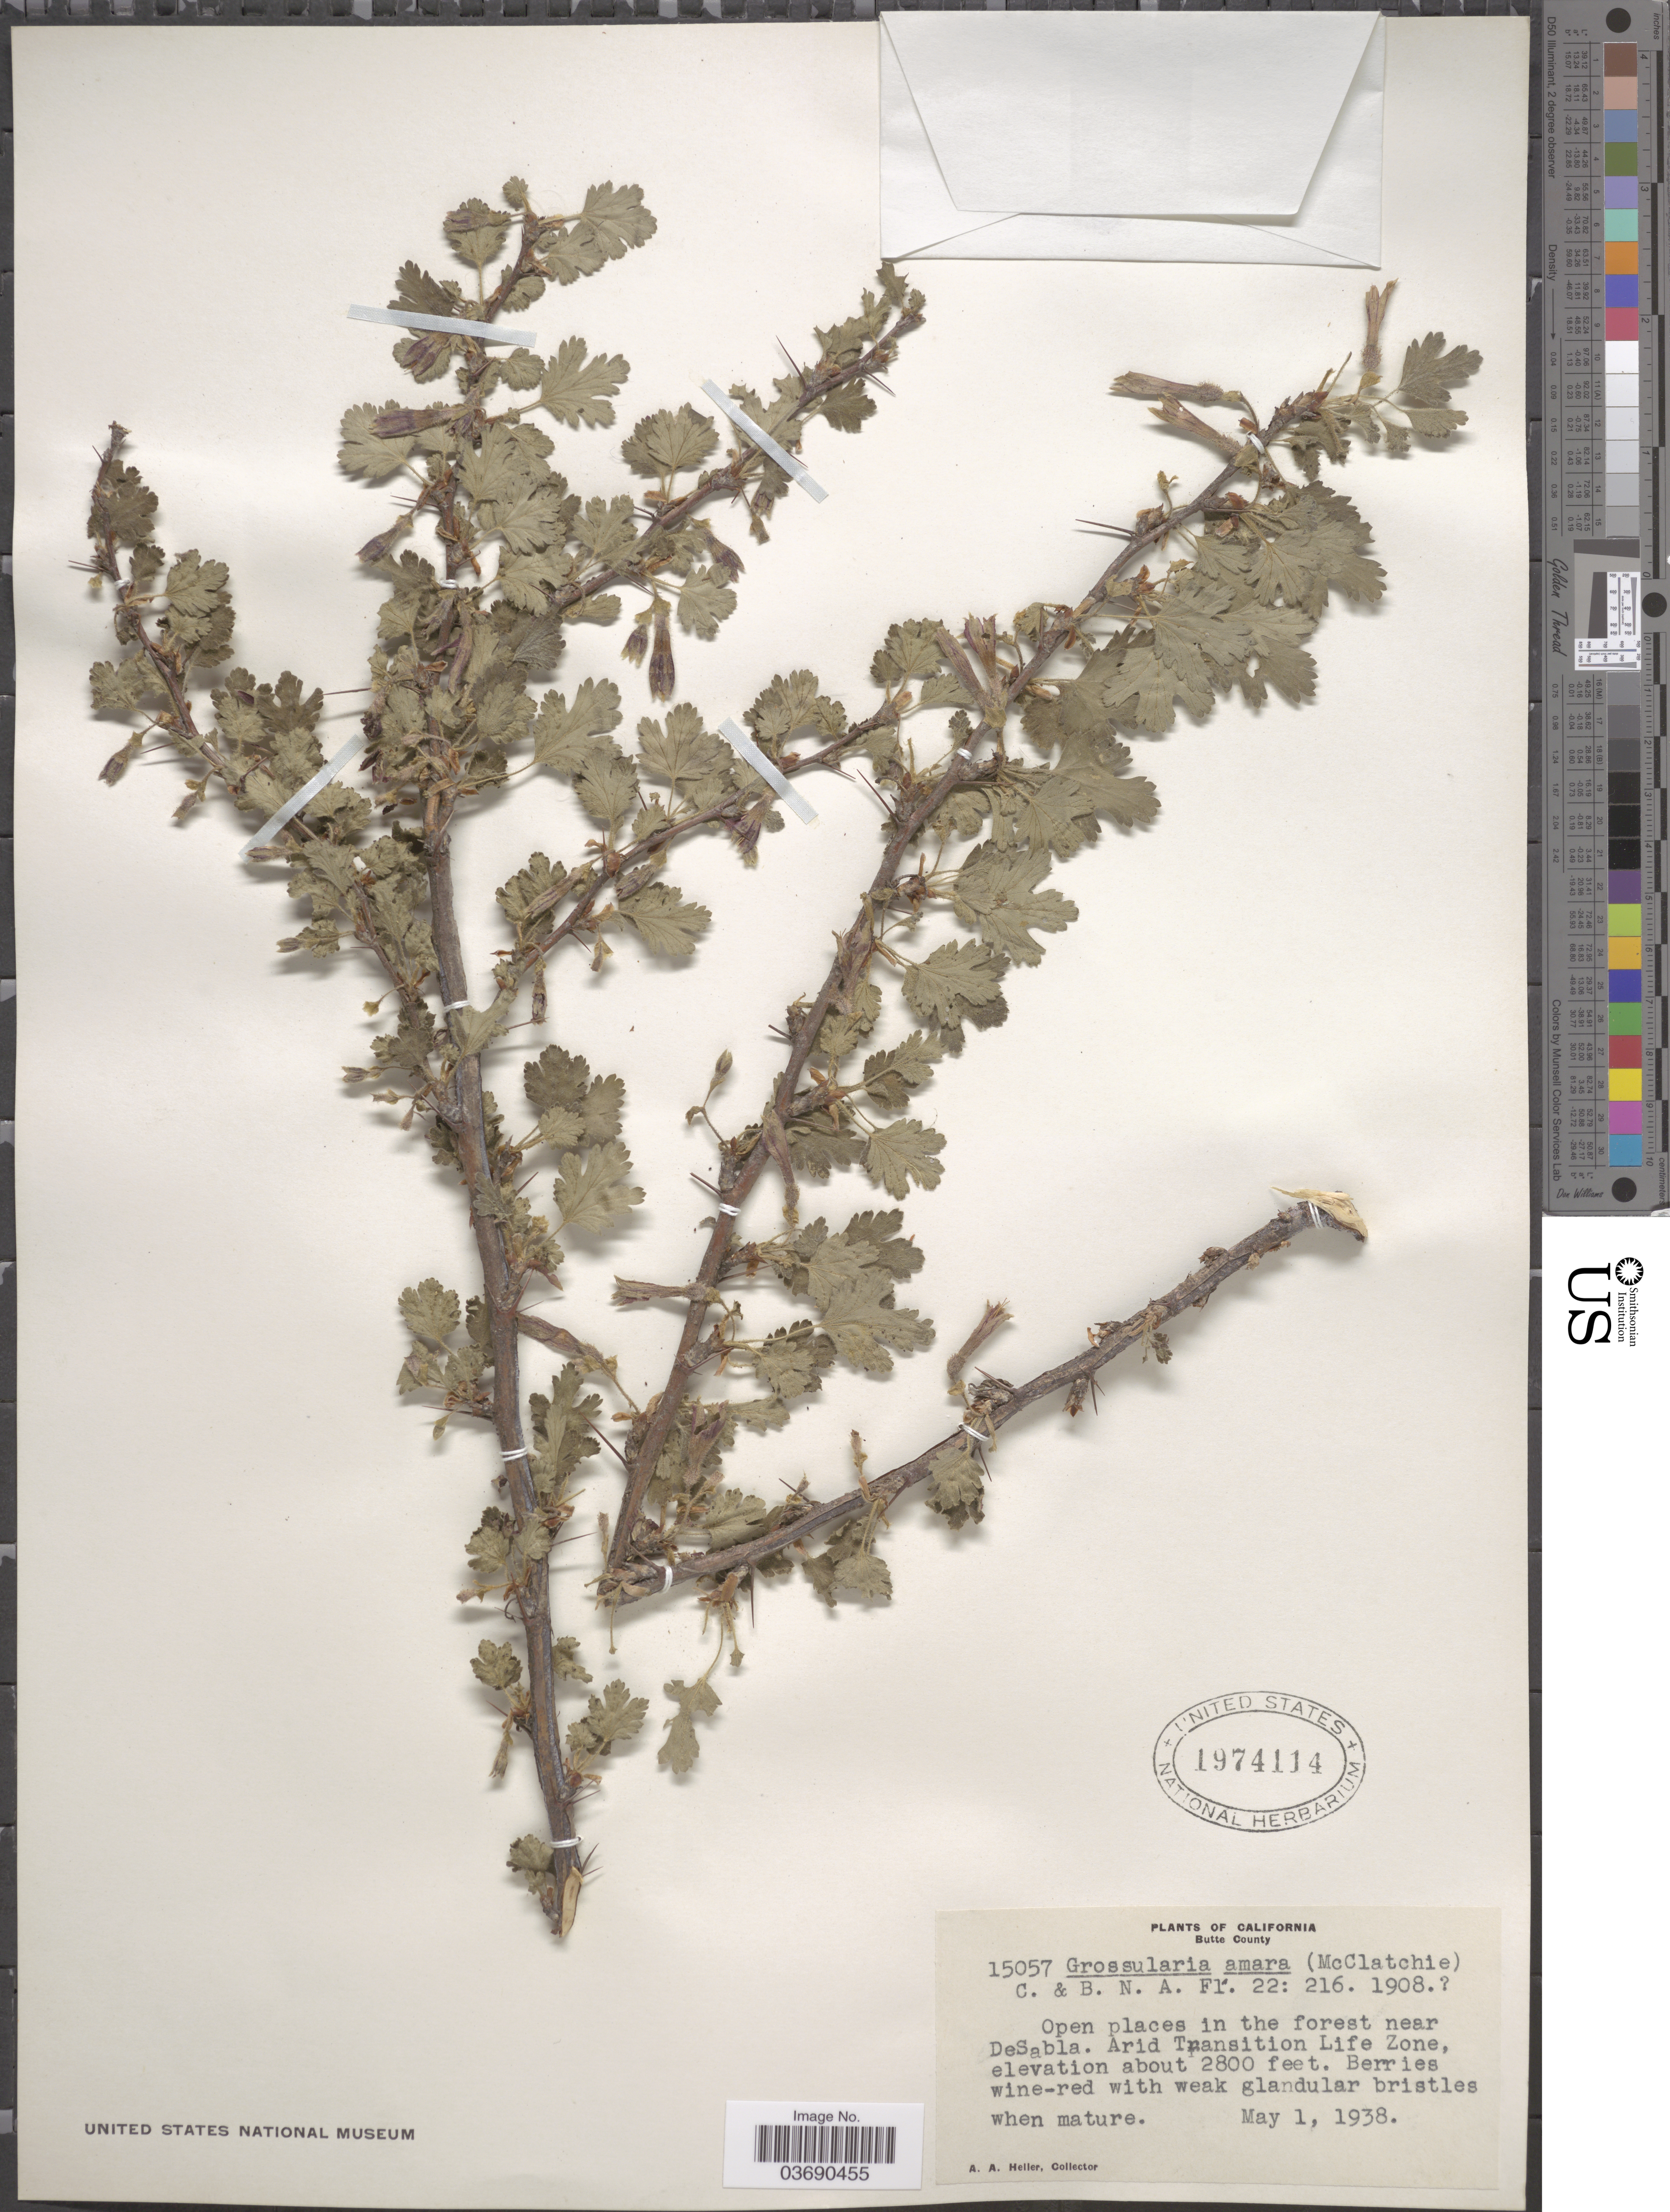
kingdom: Plantae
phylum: Tracheophyta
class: Magnoliopsida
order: Saxifragales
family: Grossulariaceae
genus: Ribes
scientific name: Ribes amarum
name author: McClatchie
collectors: A. A. Heller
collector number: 15057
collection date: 1938-05-01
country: United States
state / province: California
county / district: Butte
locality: Butte County. Near DeSabla.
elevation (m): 853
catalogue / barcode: US 1974114